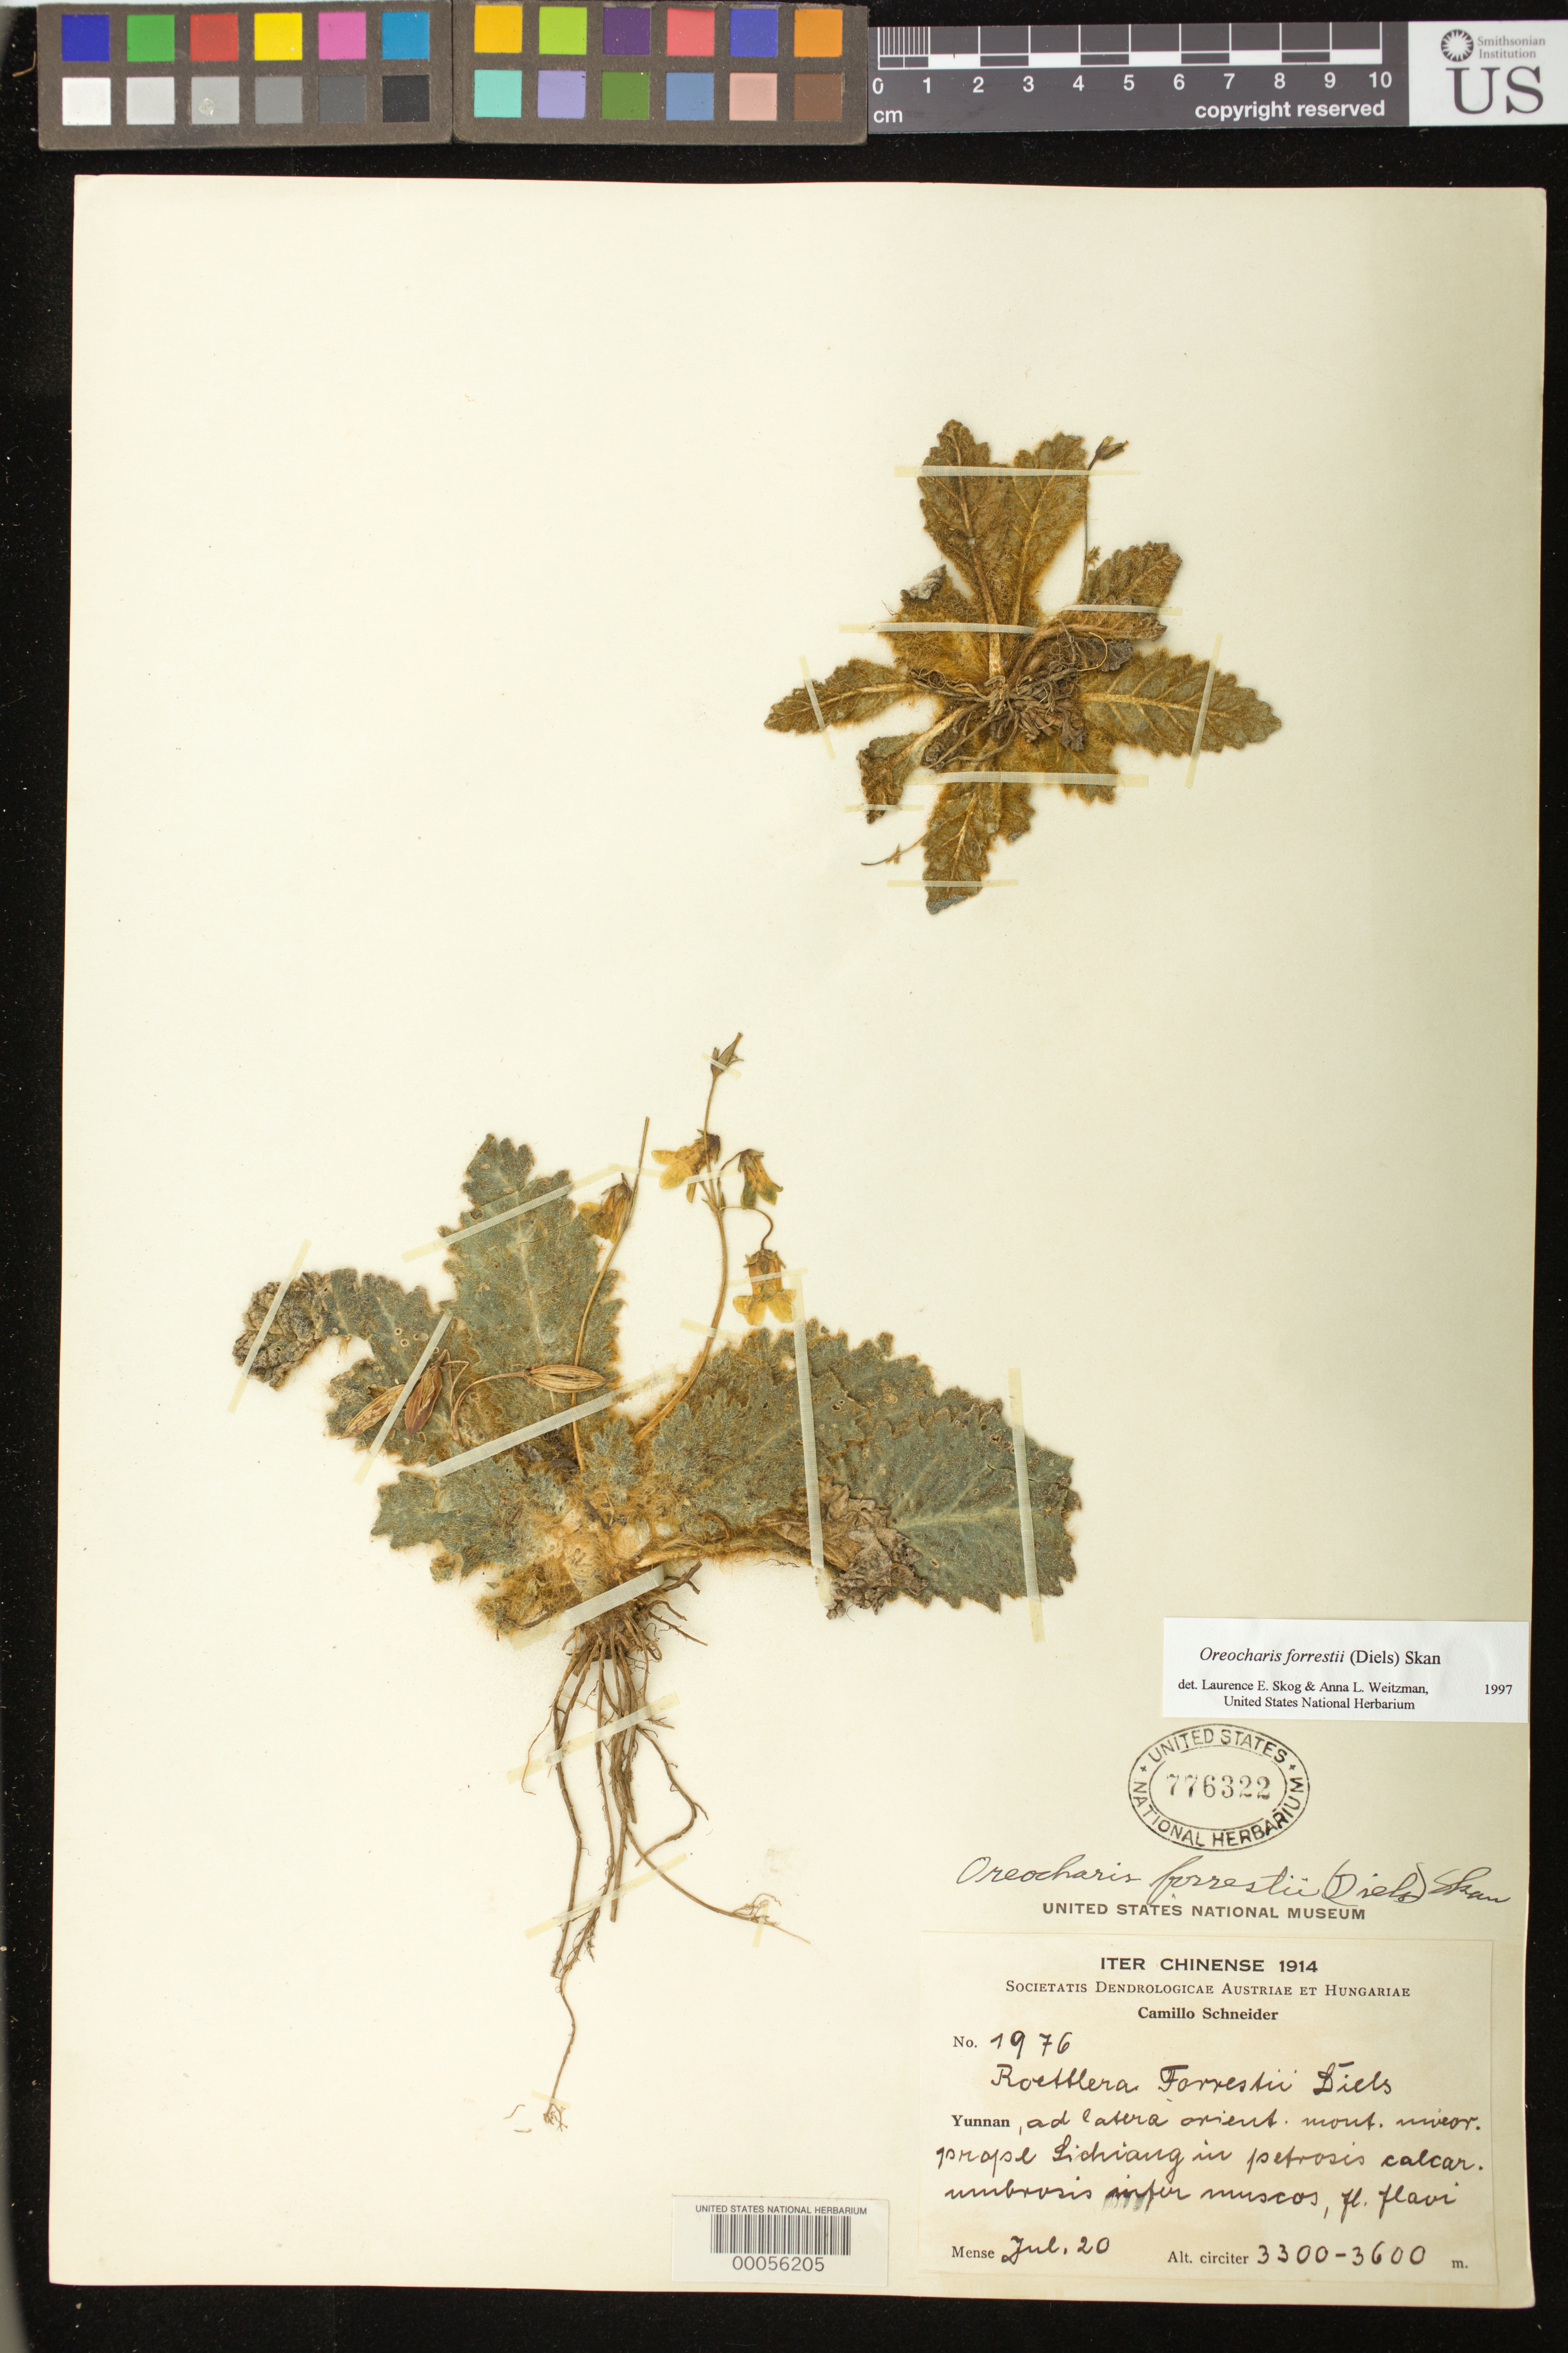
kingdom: Plantae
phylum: Tracheophyta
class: Magnoliopsida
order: Lamiales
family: Gesneriaceae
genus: Oreocharis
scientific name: Oreocharis forrestii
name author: (Diels) Skan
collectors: C. Schneider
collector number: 1976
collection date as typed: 20 Jul 1914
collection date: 1914-07-20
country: China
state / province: Yunnan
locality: Likiang dist.,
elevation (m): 3300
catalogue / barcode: US 776322